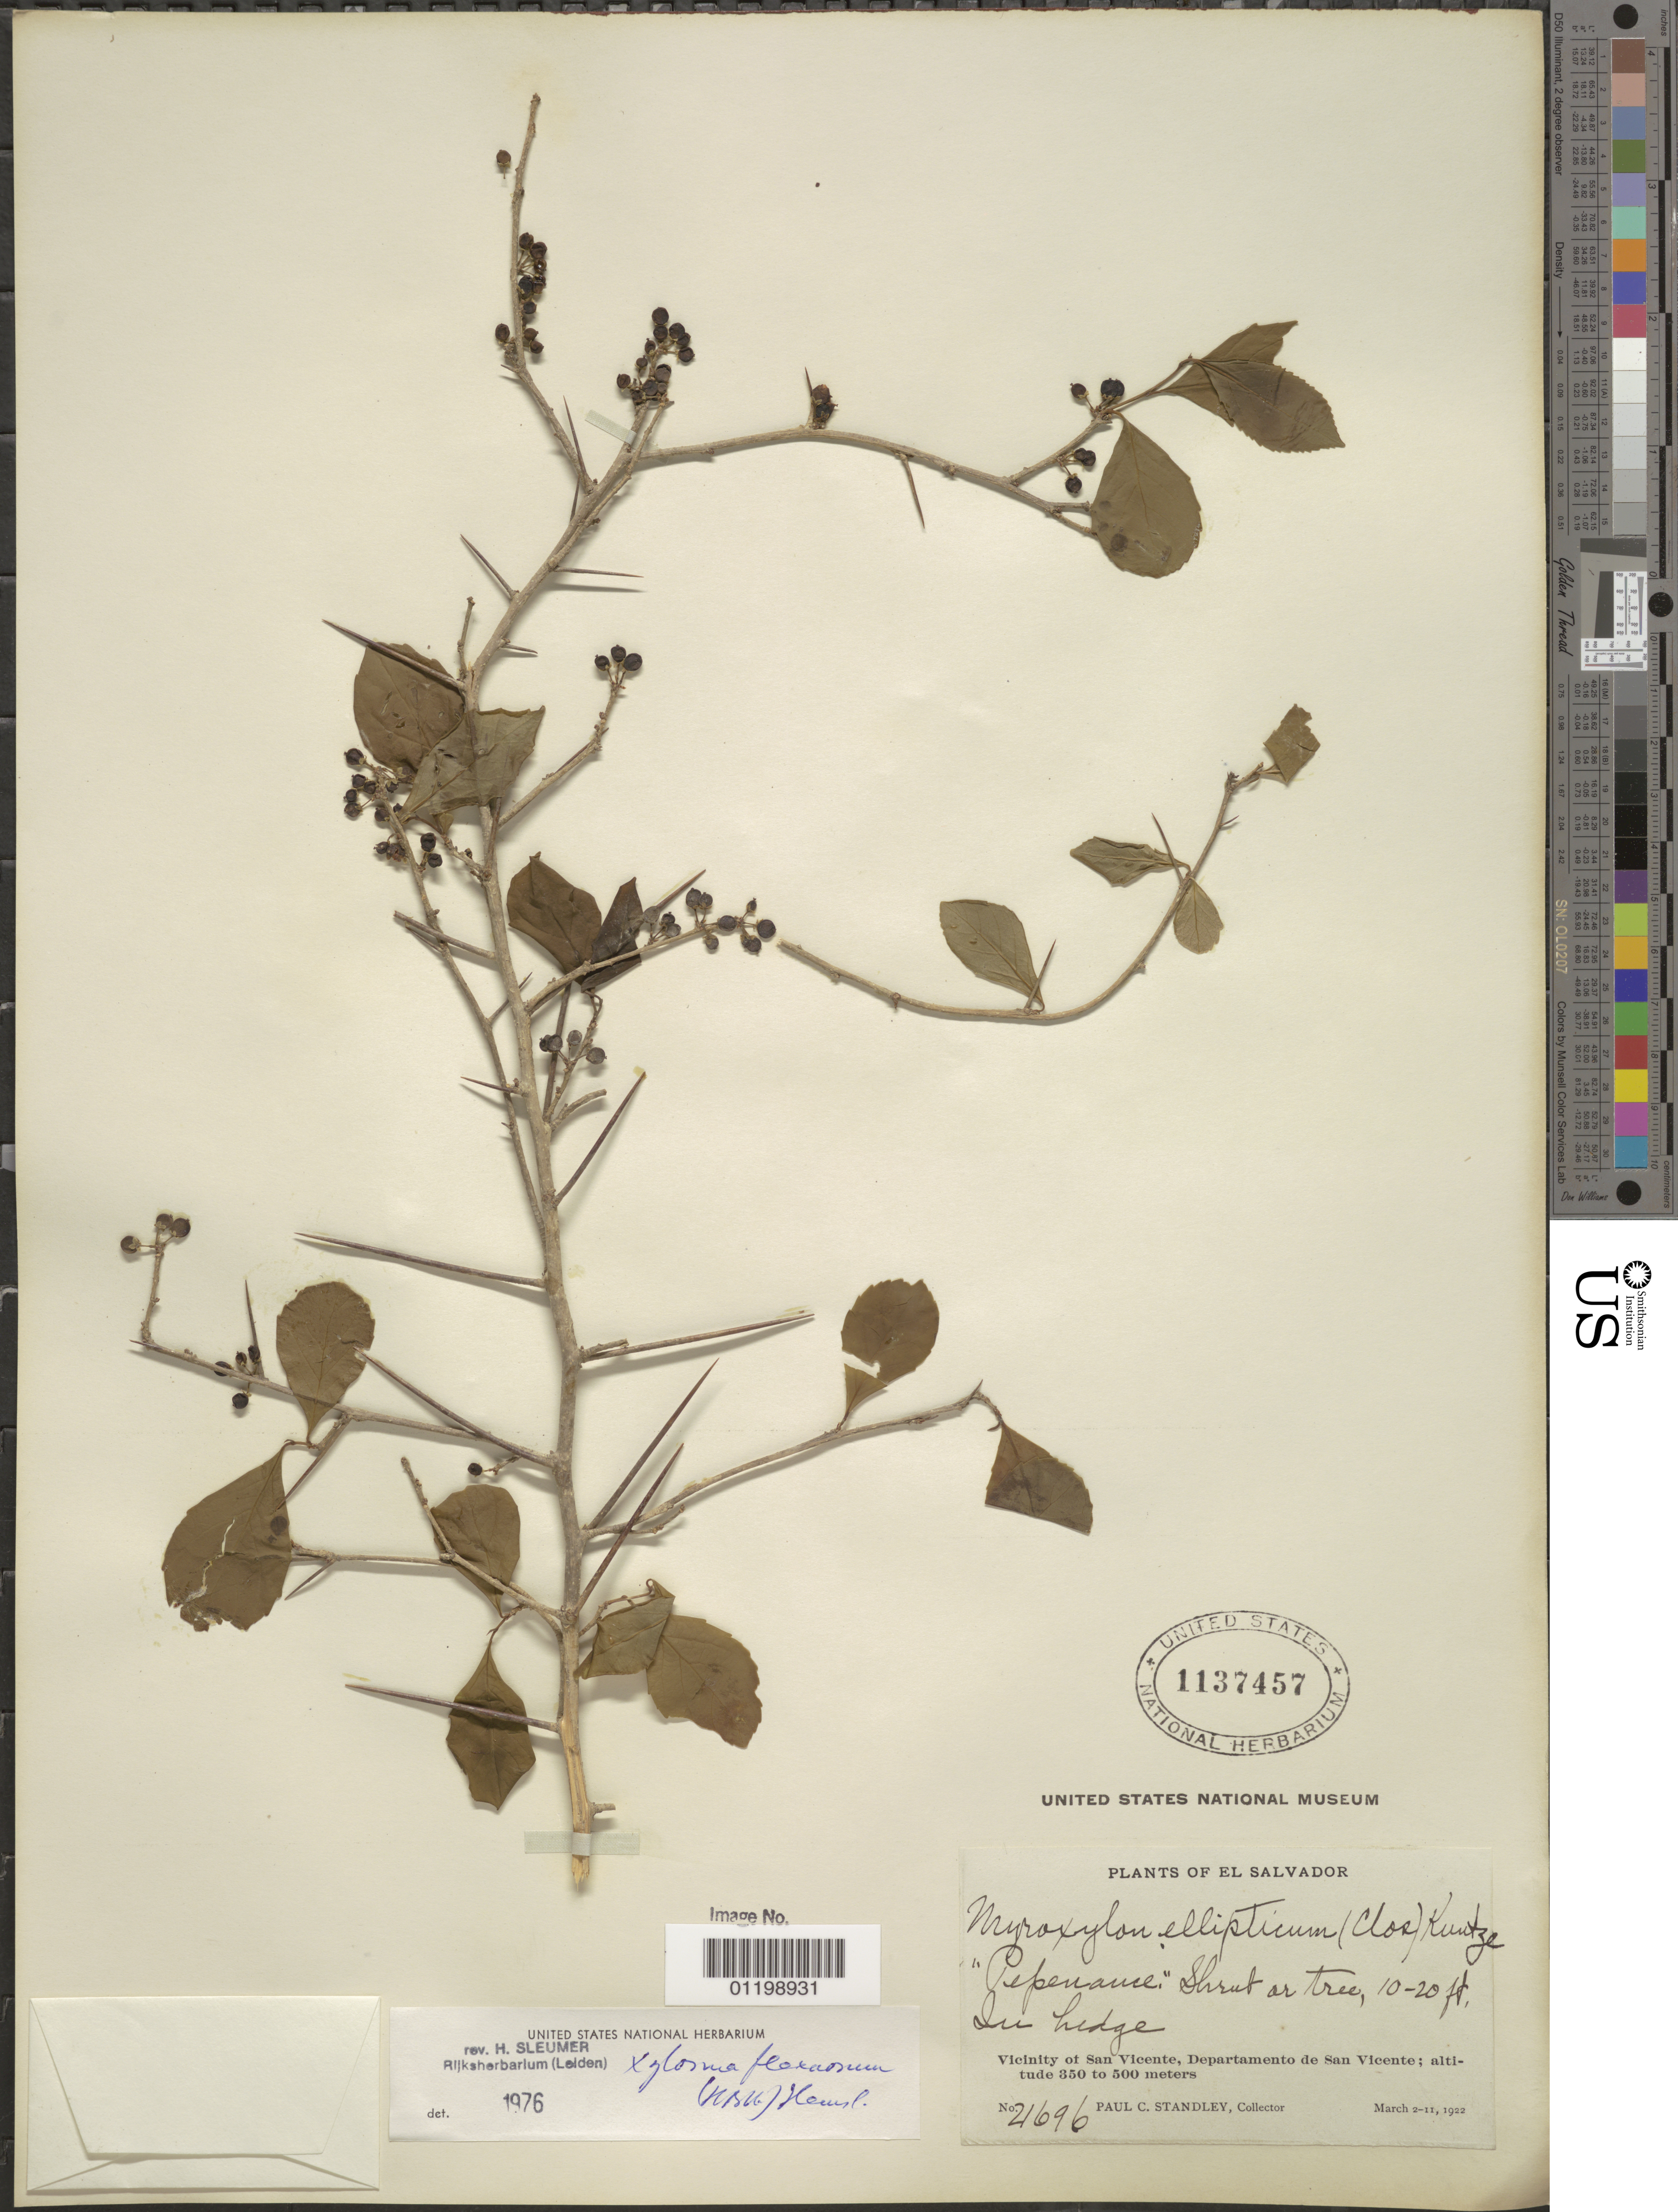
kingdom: Plantae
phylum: Tracheophyta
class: Magnoliopsida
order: Malpighiales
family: Salicaceae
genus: Xylosma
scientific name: Xylosma flexuosa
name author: (Kunth) Hemsl.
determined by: Sleumer, H. O.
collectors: P. C. Standley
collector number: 21696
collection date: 1922-03-02/1922-03-11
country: El Salvador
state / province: San Vincente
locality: Vicinity of San Vicente.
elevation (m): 350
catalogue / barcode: US 1137457